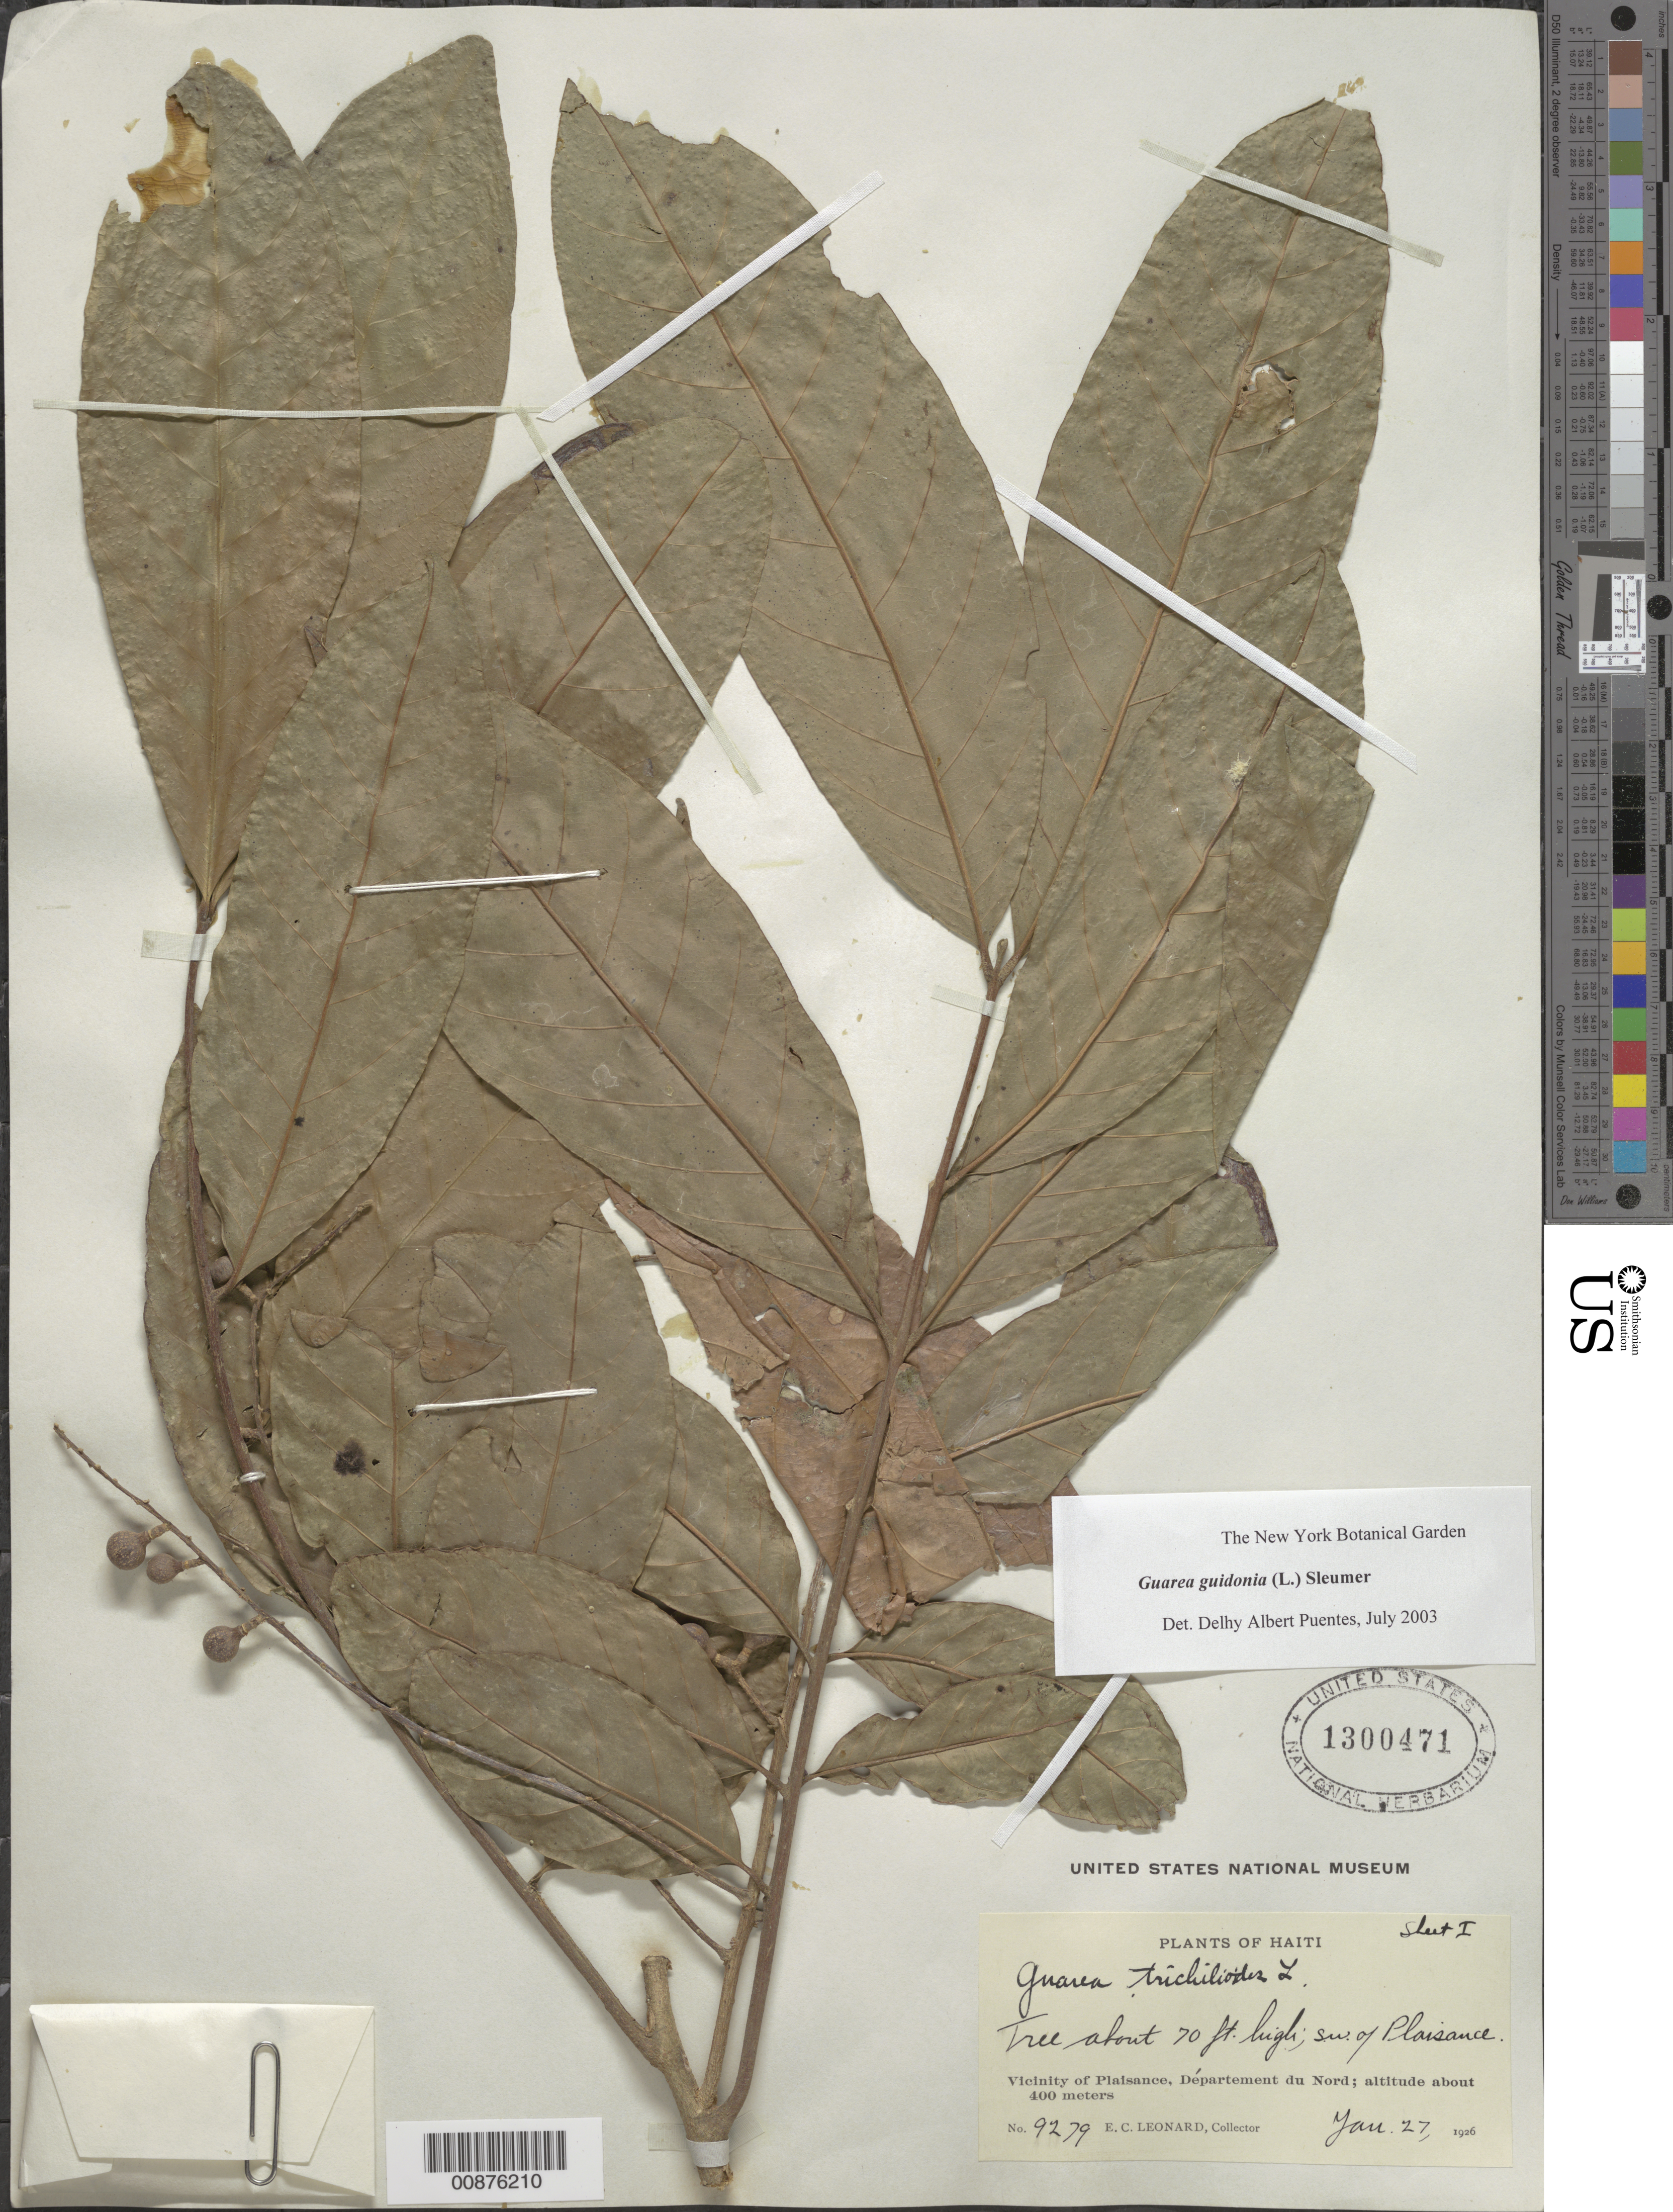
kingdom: Plantae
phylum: Tracheophyta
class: Magnoliopsida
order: Sapindales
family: Meliaceae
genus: Guarea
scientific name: Guarea guidonia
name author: (L.) Sleumer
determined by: Puentes, D. A.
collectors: E. C. Leonard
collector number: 9279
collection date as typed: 27 Jan 1926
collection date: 1926-01-27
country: Haiti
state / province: Nord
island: Hispaniola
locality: Vicinity of Plaisance, SW of town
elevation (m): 400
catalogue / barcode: US 1300471